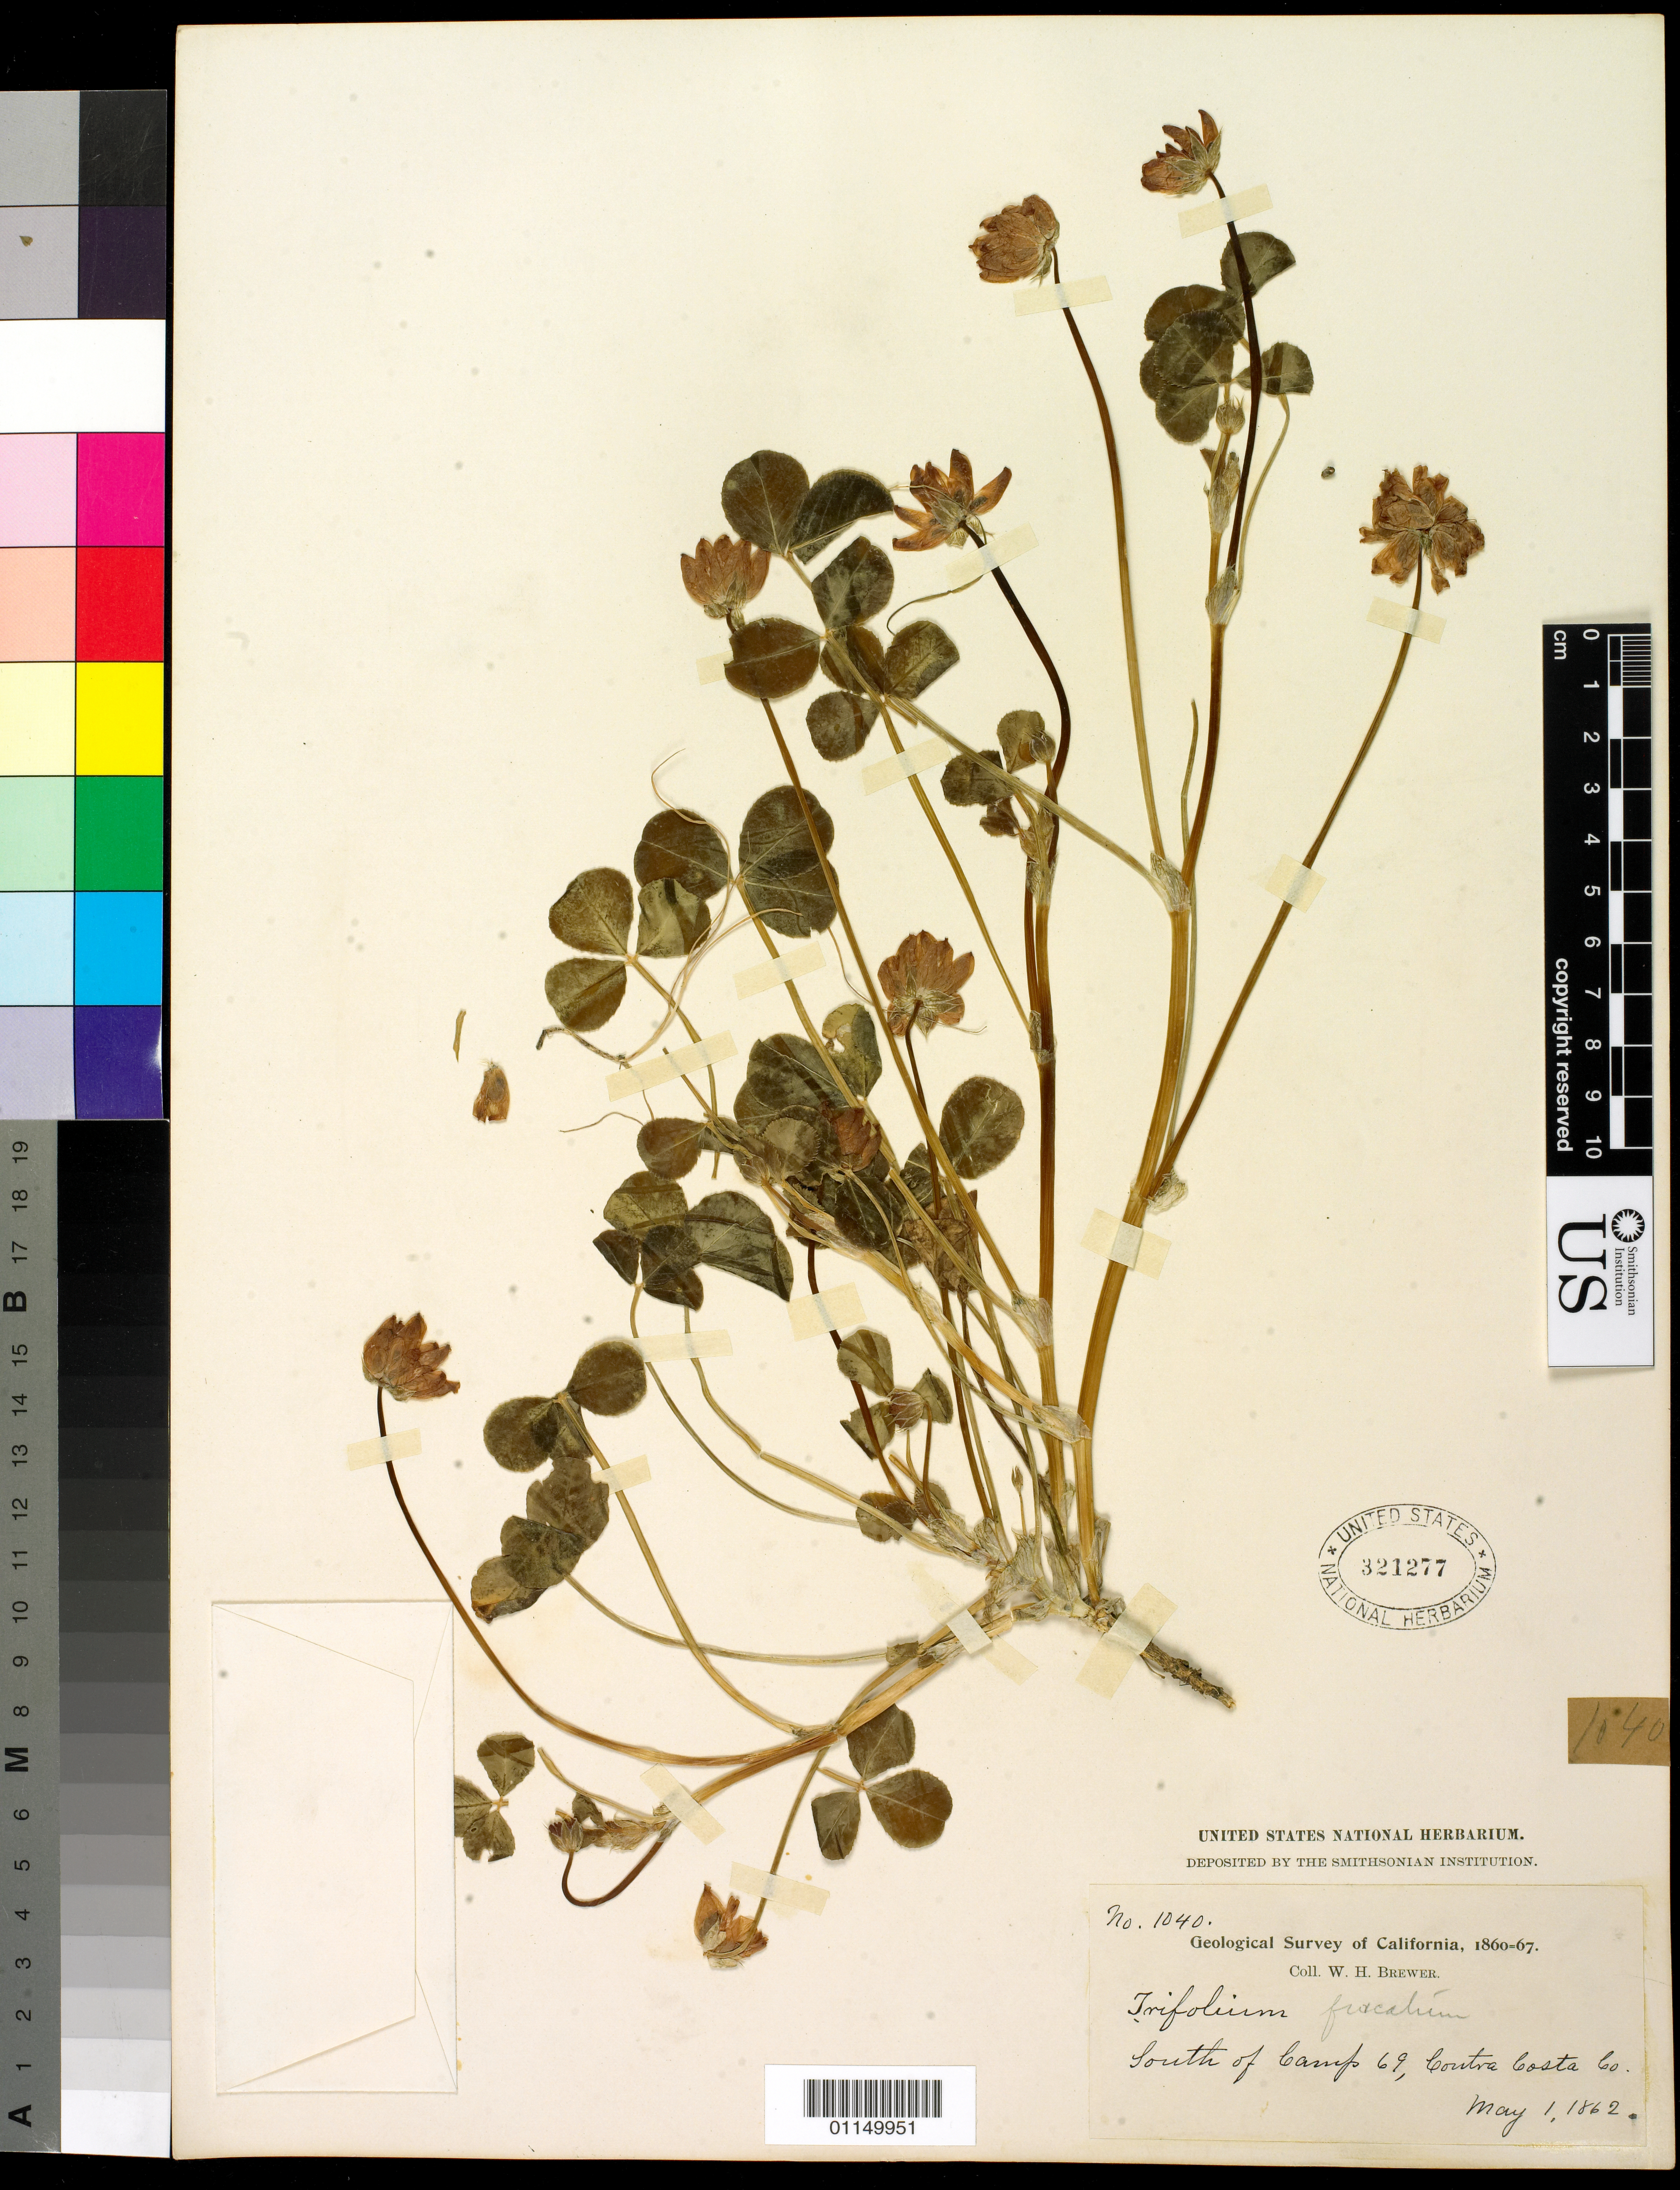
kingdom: Plantae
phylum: Tracheophyta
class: Magnoliopsida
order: Fabales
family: Fabaceae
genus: Trifolium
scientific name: Trifolium fucatum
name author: Lindl.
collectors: W. H. Brewer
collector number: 1040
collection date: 1862-05-01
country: United States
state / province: California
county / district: Contra Costa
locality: South of Camp 69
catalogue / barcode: US 321277